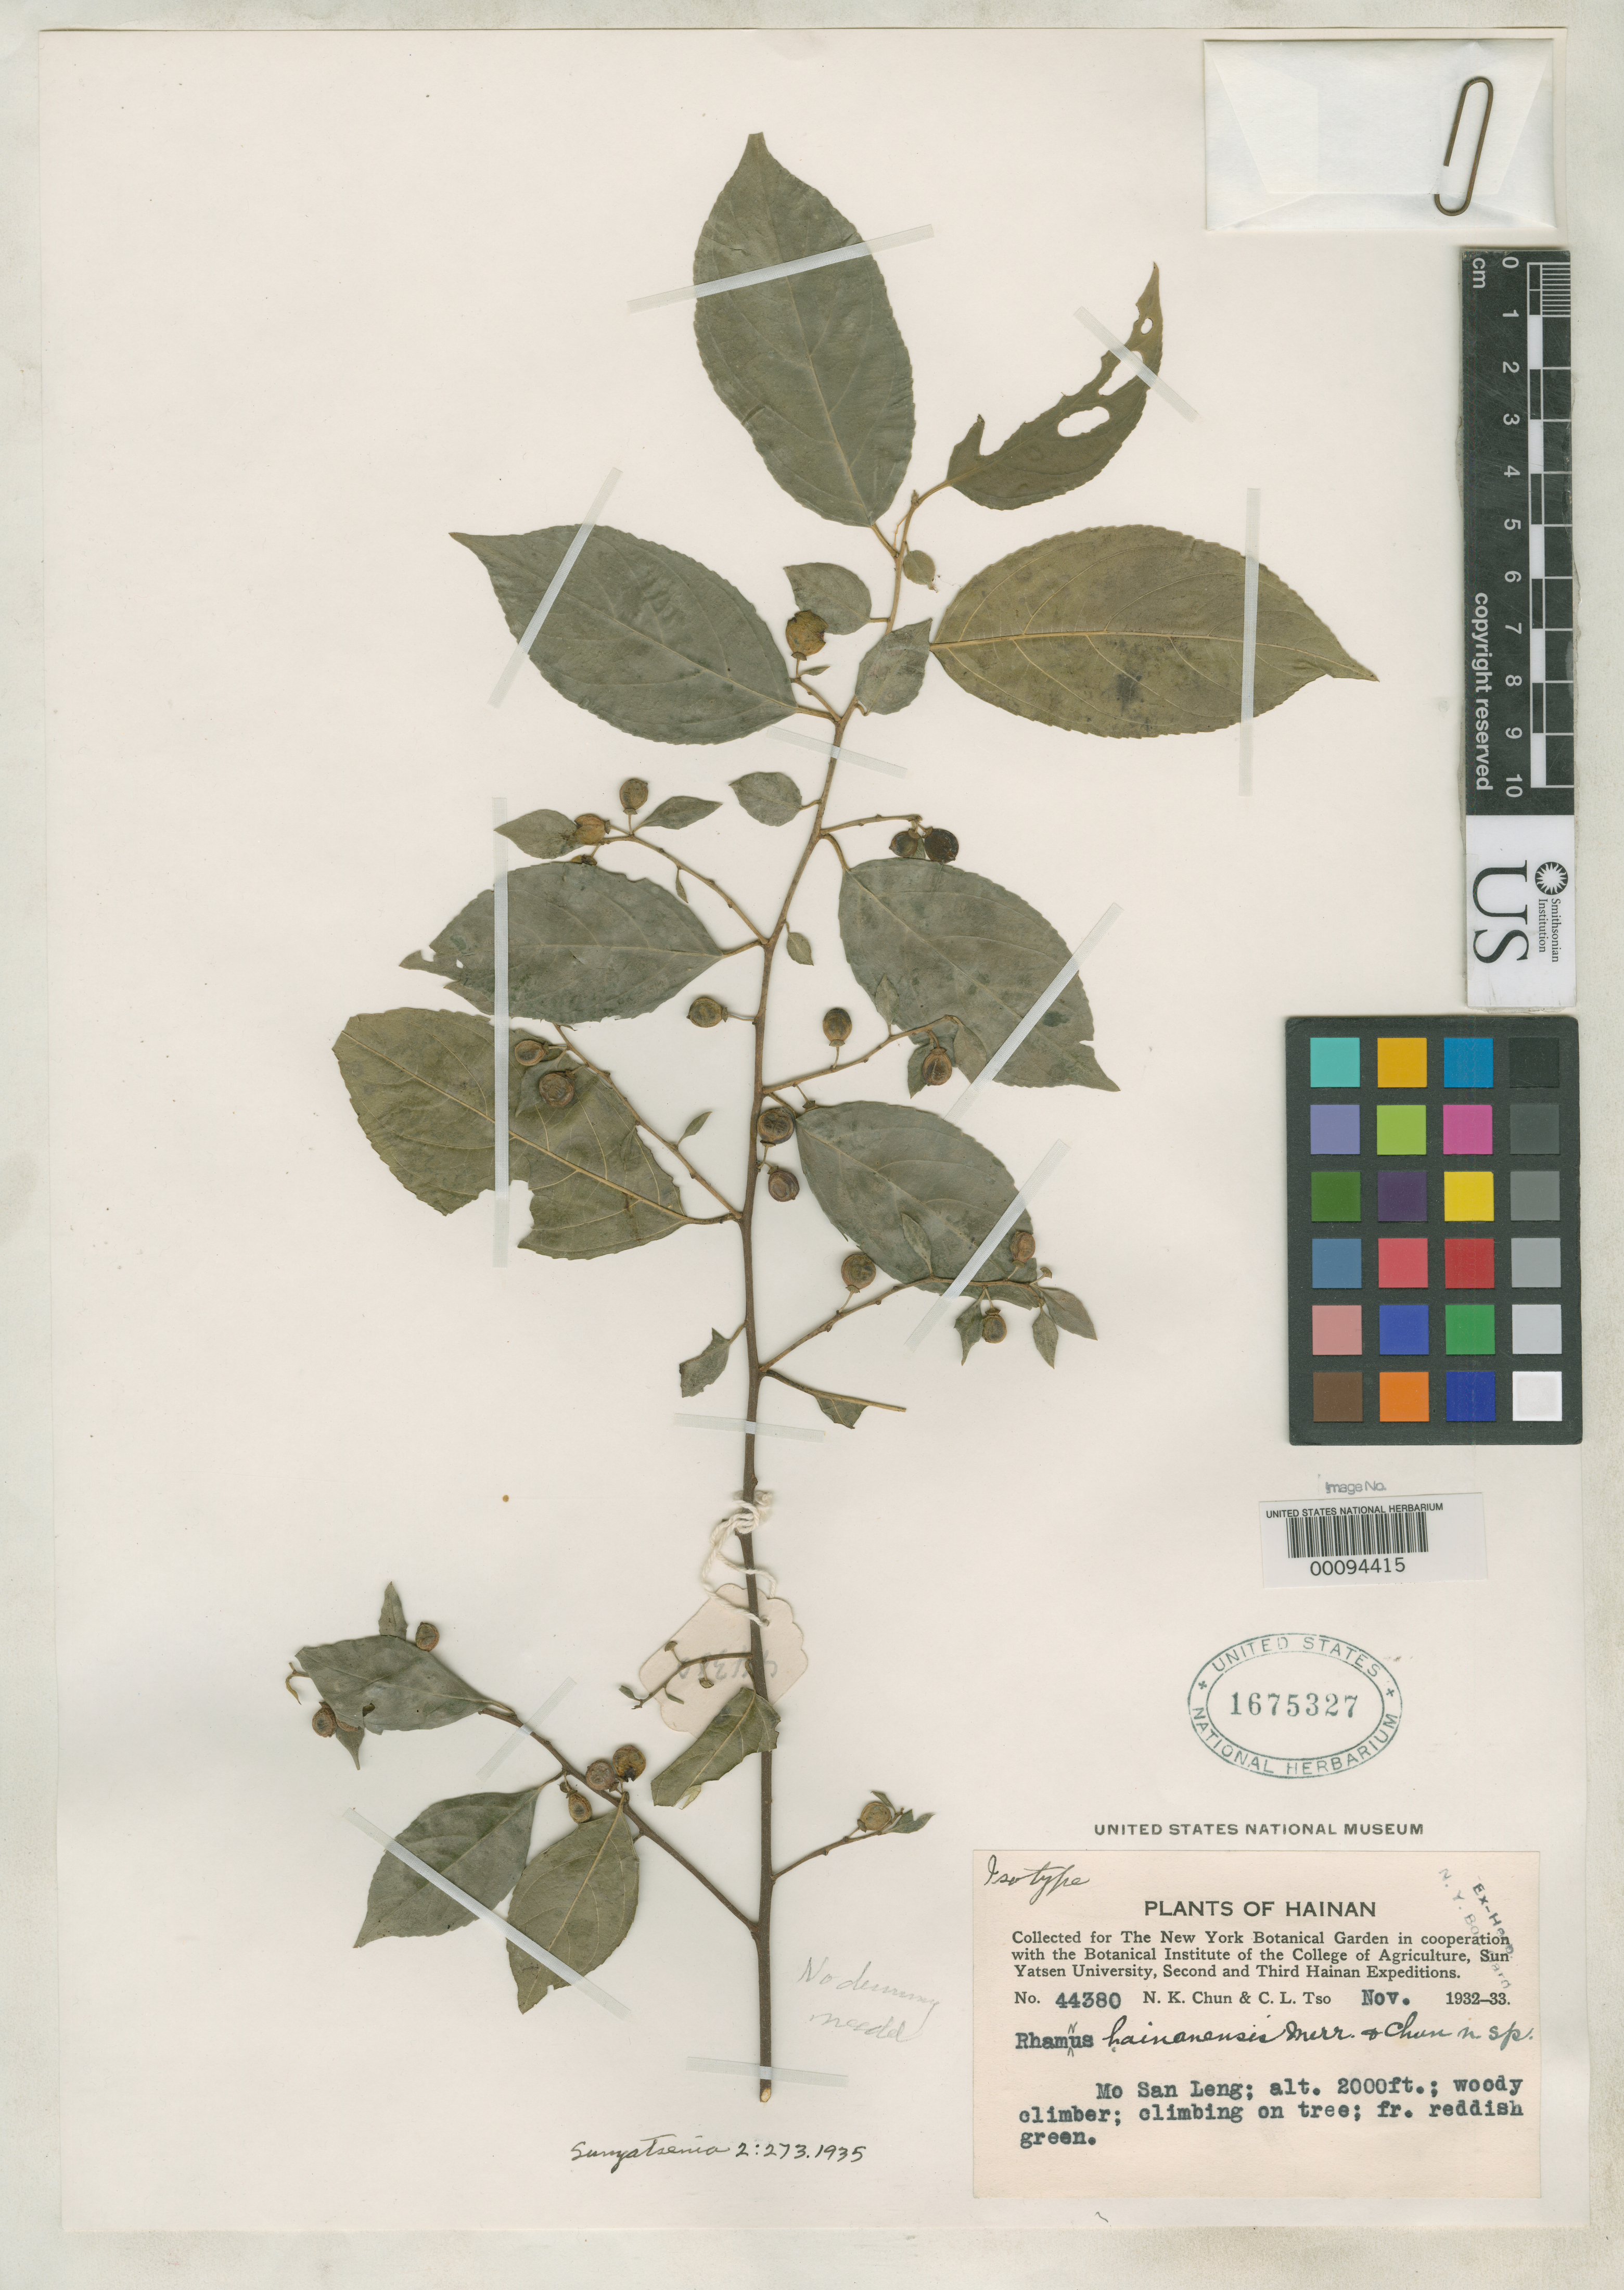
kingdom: Plantae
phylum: Tracheophyta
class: Magnoliopsida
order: Rosales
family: Rhamnaceae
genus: Rhamnus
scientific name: Rhamnus hainanensis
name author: Merr. & Chun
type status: Isotype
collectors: N. K. Chun & C. Tso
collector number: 44380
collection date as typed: Nov 1932 or -- Nov 1933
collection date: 1932-11 or 1933-11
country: China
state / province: Hainan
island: Hainan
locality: Mo San Leng.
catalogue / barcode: US 1675327